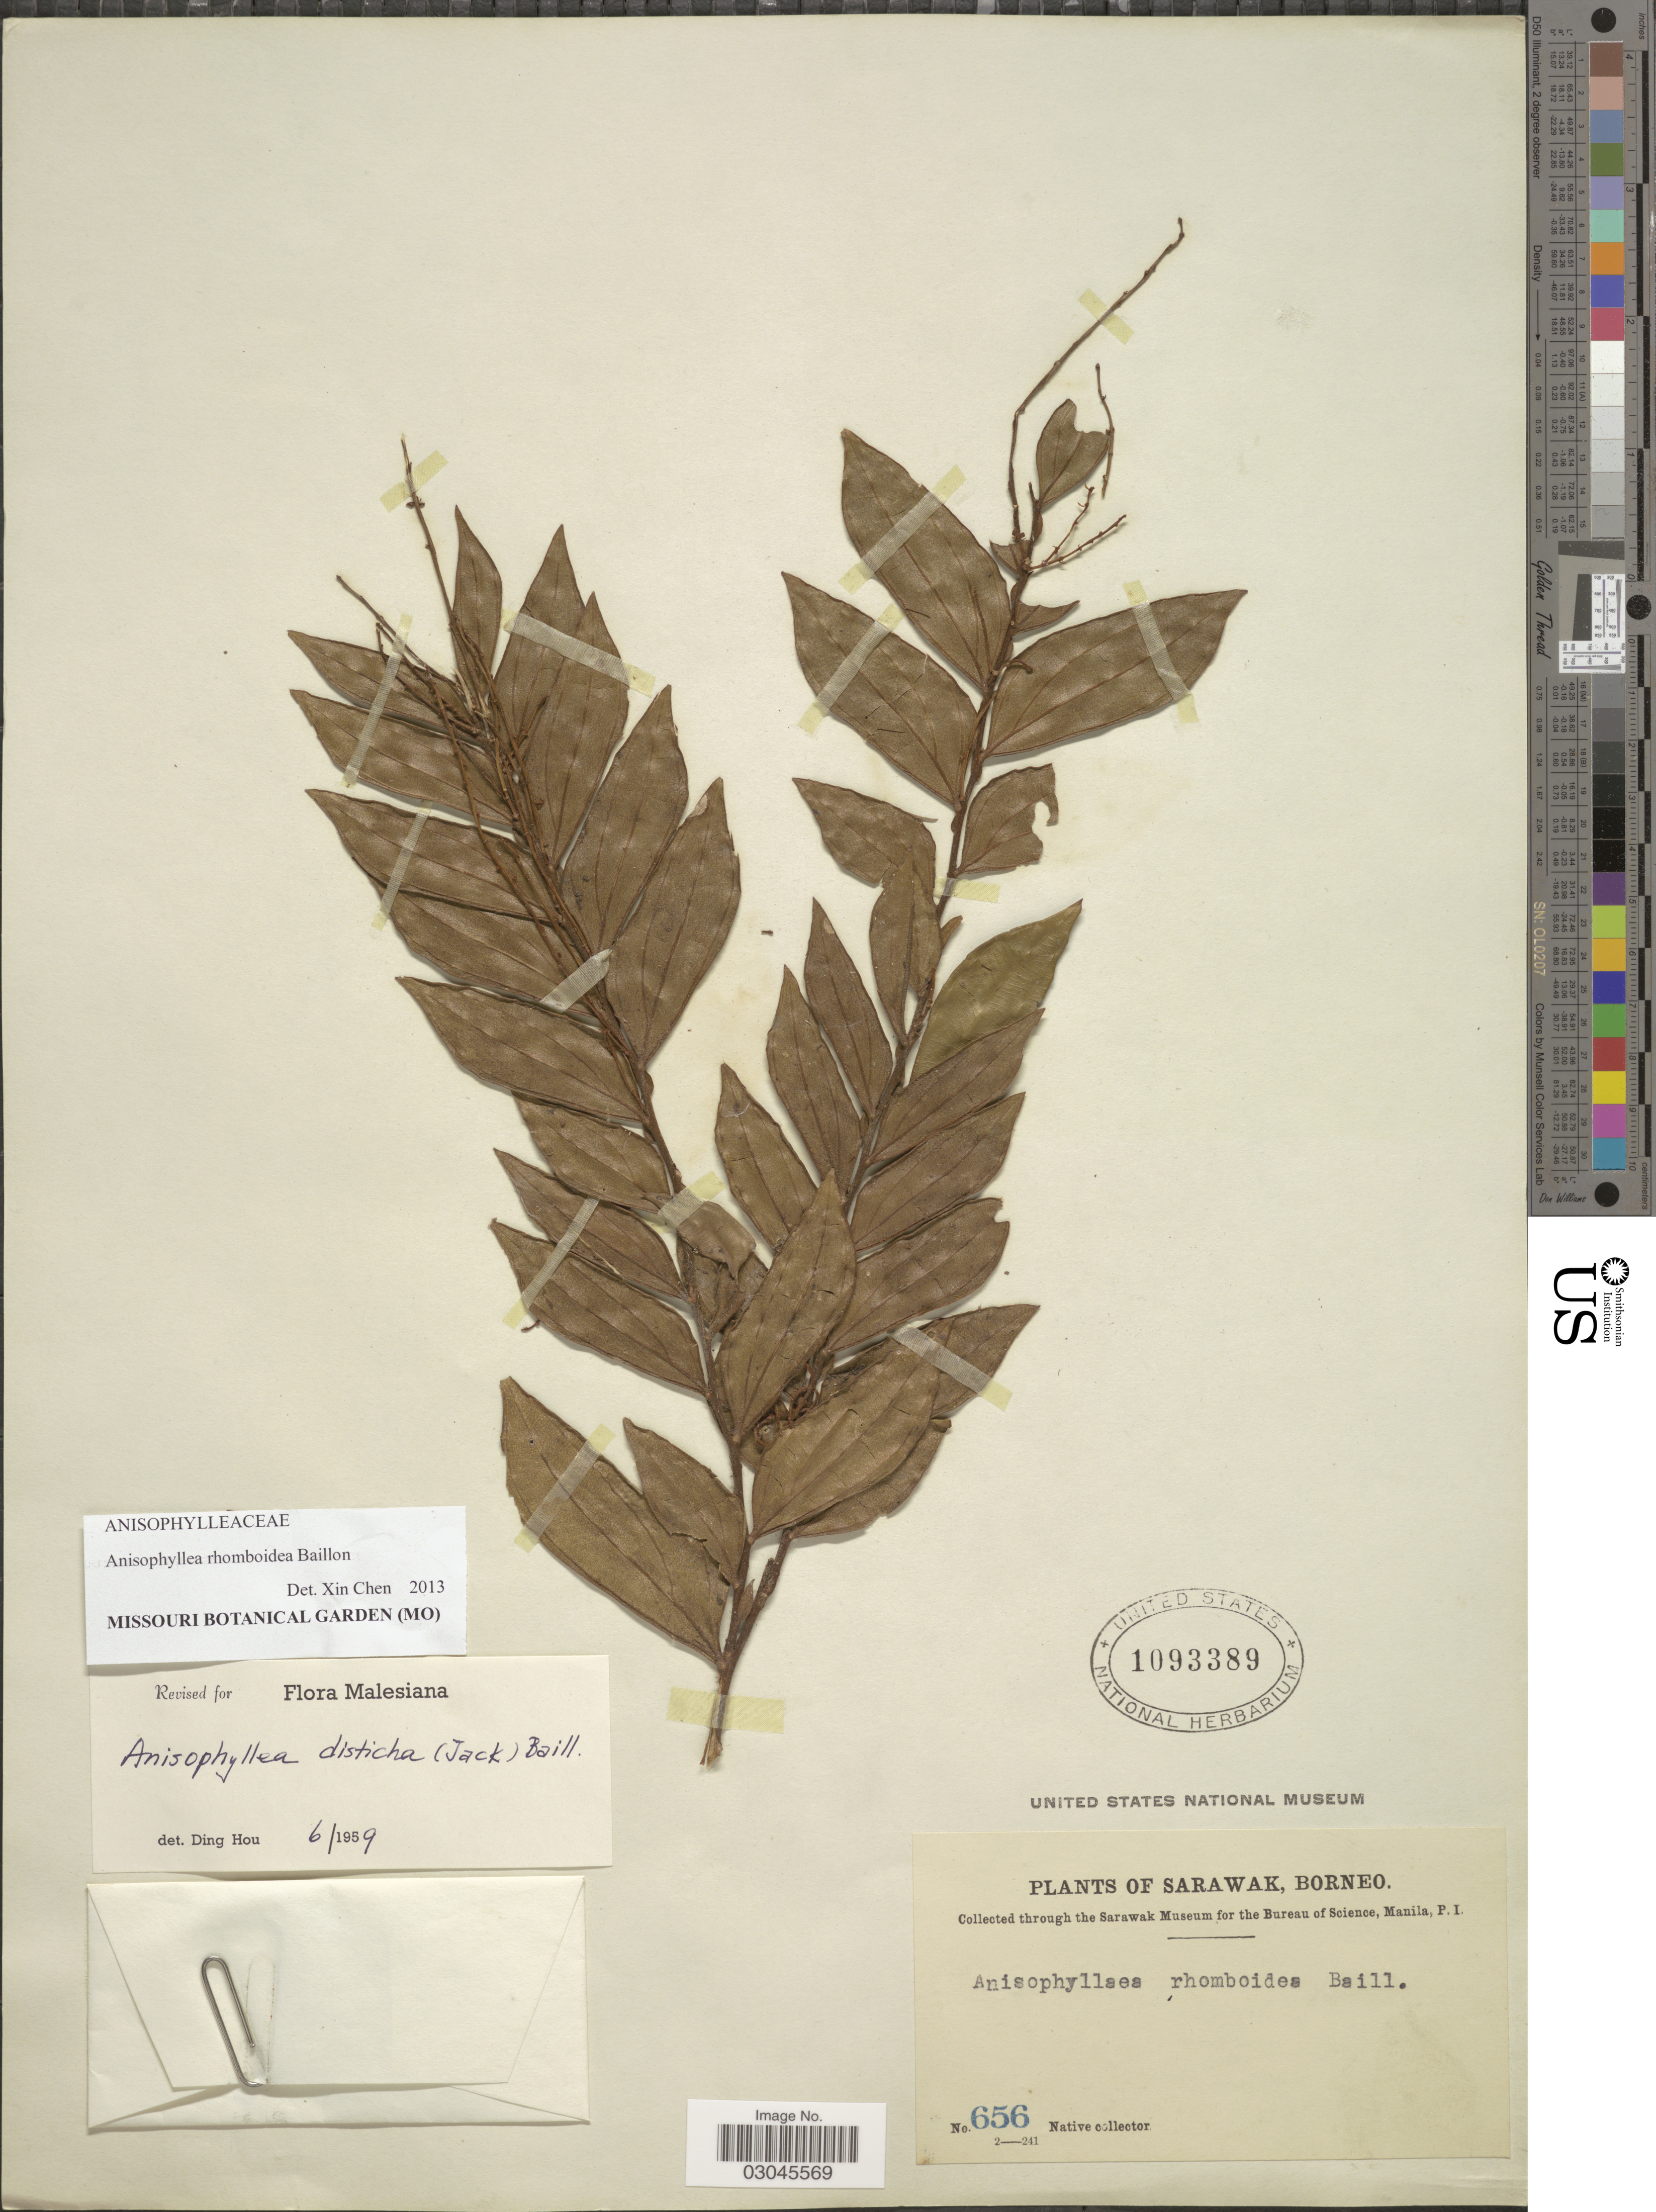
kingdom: Plantae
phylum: Tracheophyta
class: Magnoliopsida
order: Cucurbitales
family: Anisophylleaceae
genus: Anisophyllea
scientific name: Anisophyllea rhomboidea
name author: Baill.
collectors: Native collector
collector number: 656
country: Malaysia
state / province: Sarawak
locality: Borneo.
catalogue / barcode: US 1093389